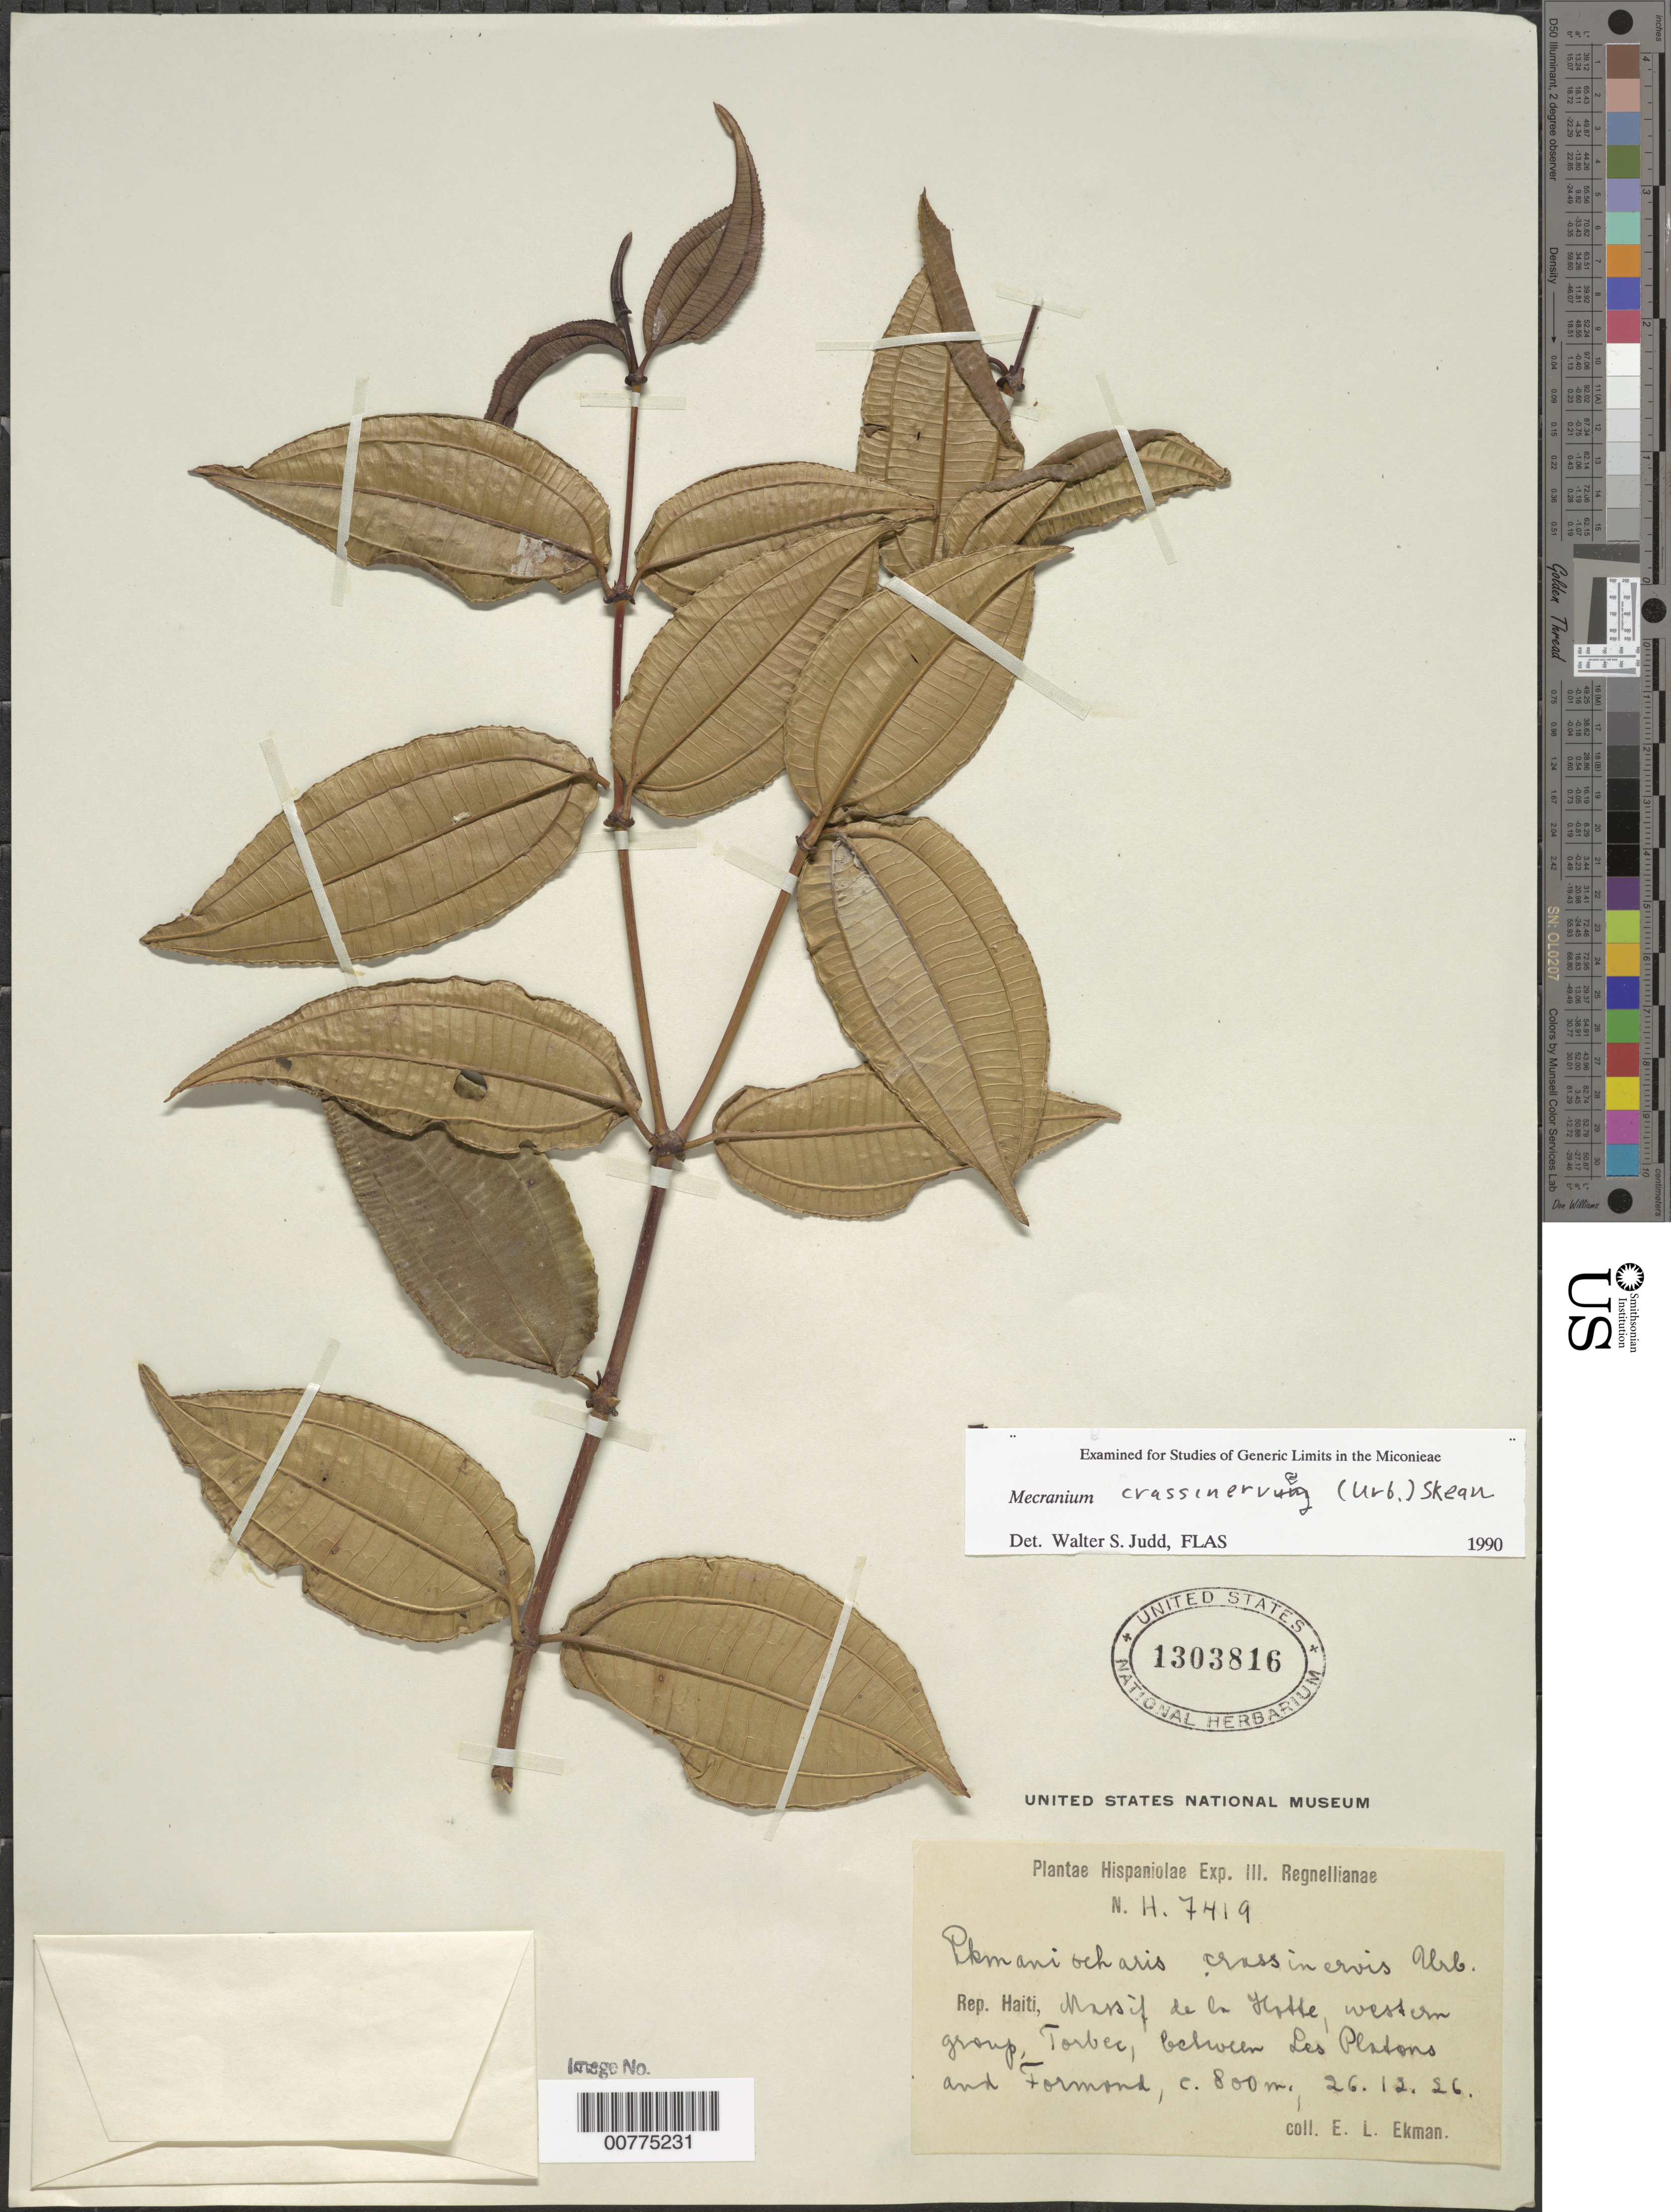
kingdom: Plantae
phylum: Tracheophyta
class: Magnoliopsida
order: Myrtales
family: Melastomataceae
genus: Mecranium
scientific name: Mecranium crassinerve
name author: (Urb.) Skean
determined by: Judd, Walter S.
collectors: E. L. Ekman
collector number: H 7419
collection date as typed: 26 Dec 1926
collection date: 1926-12-26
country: Haiti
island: Hispaniola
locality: Massif de la Hotte, western group, Torbec, between Les Platons and Formond.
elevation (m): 800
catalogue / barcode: US 1303816